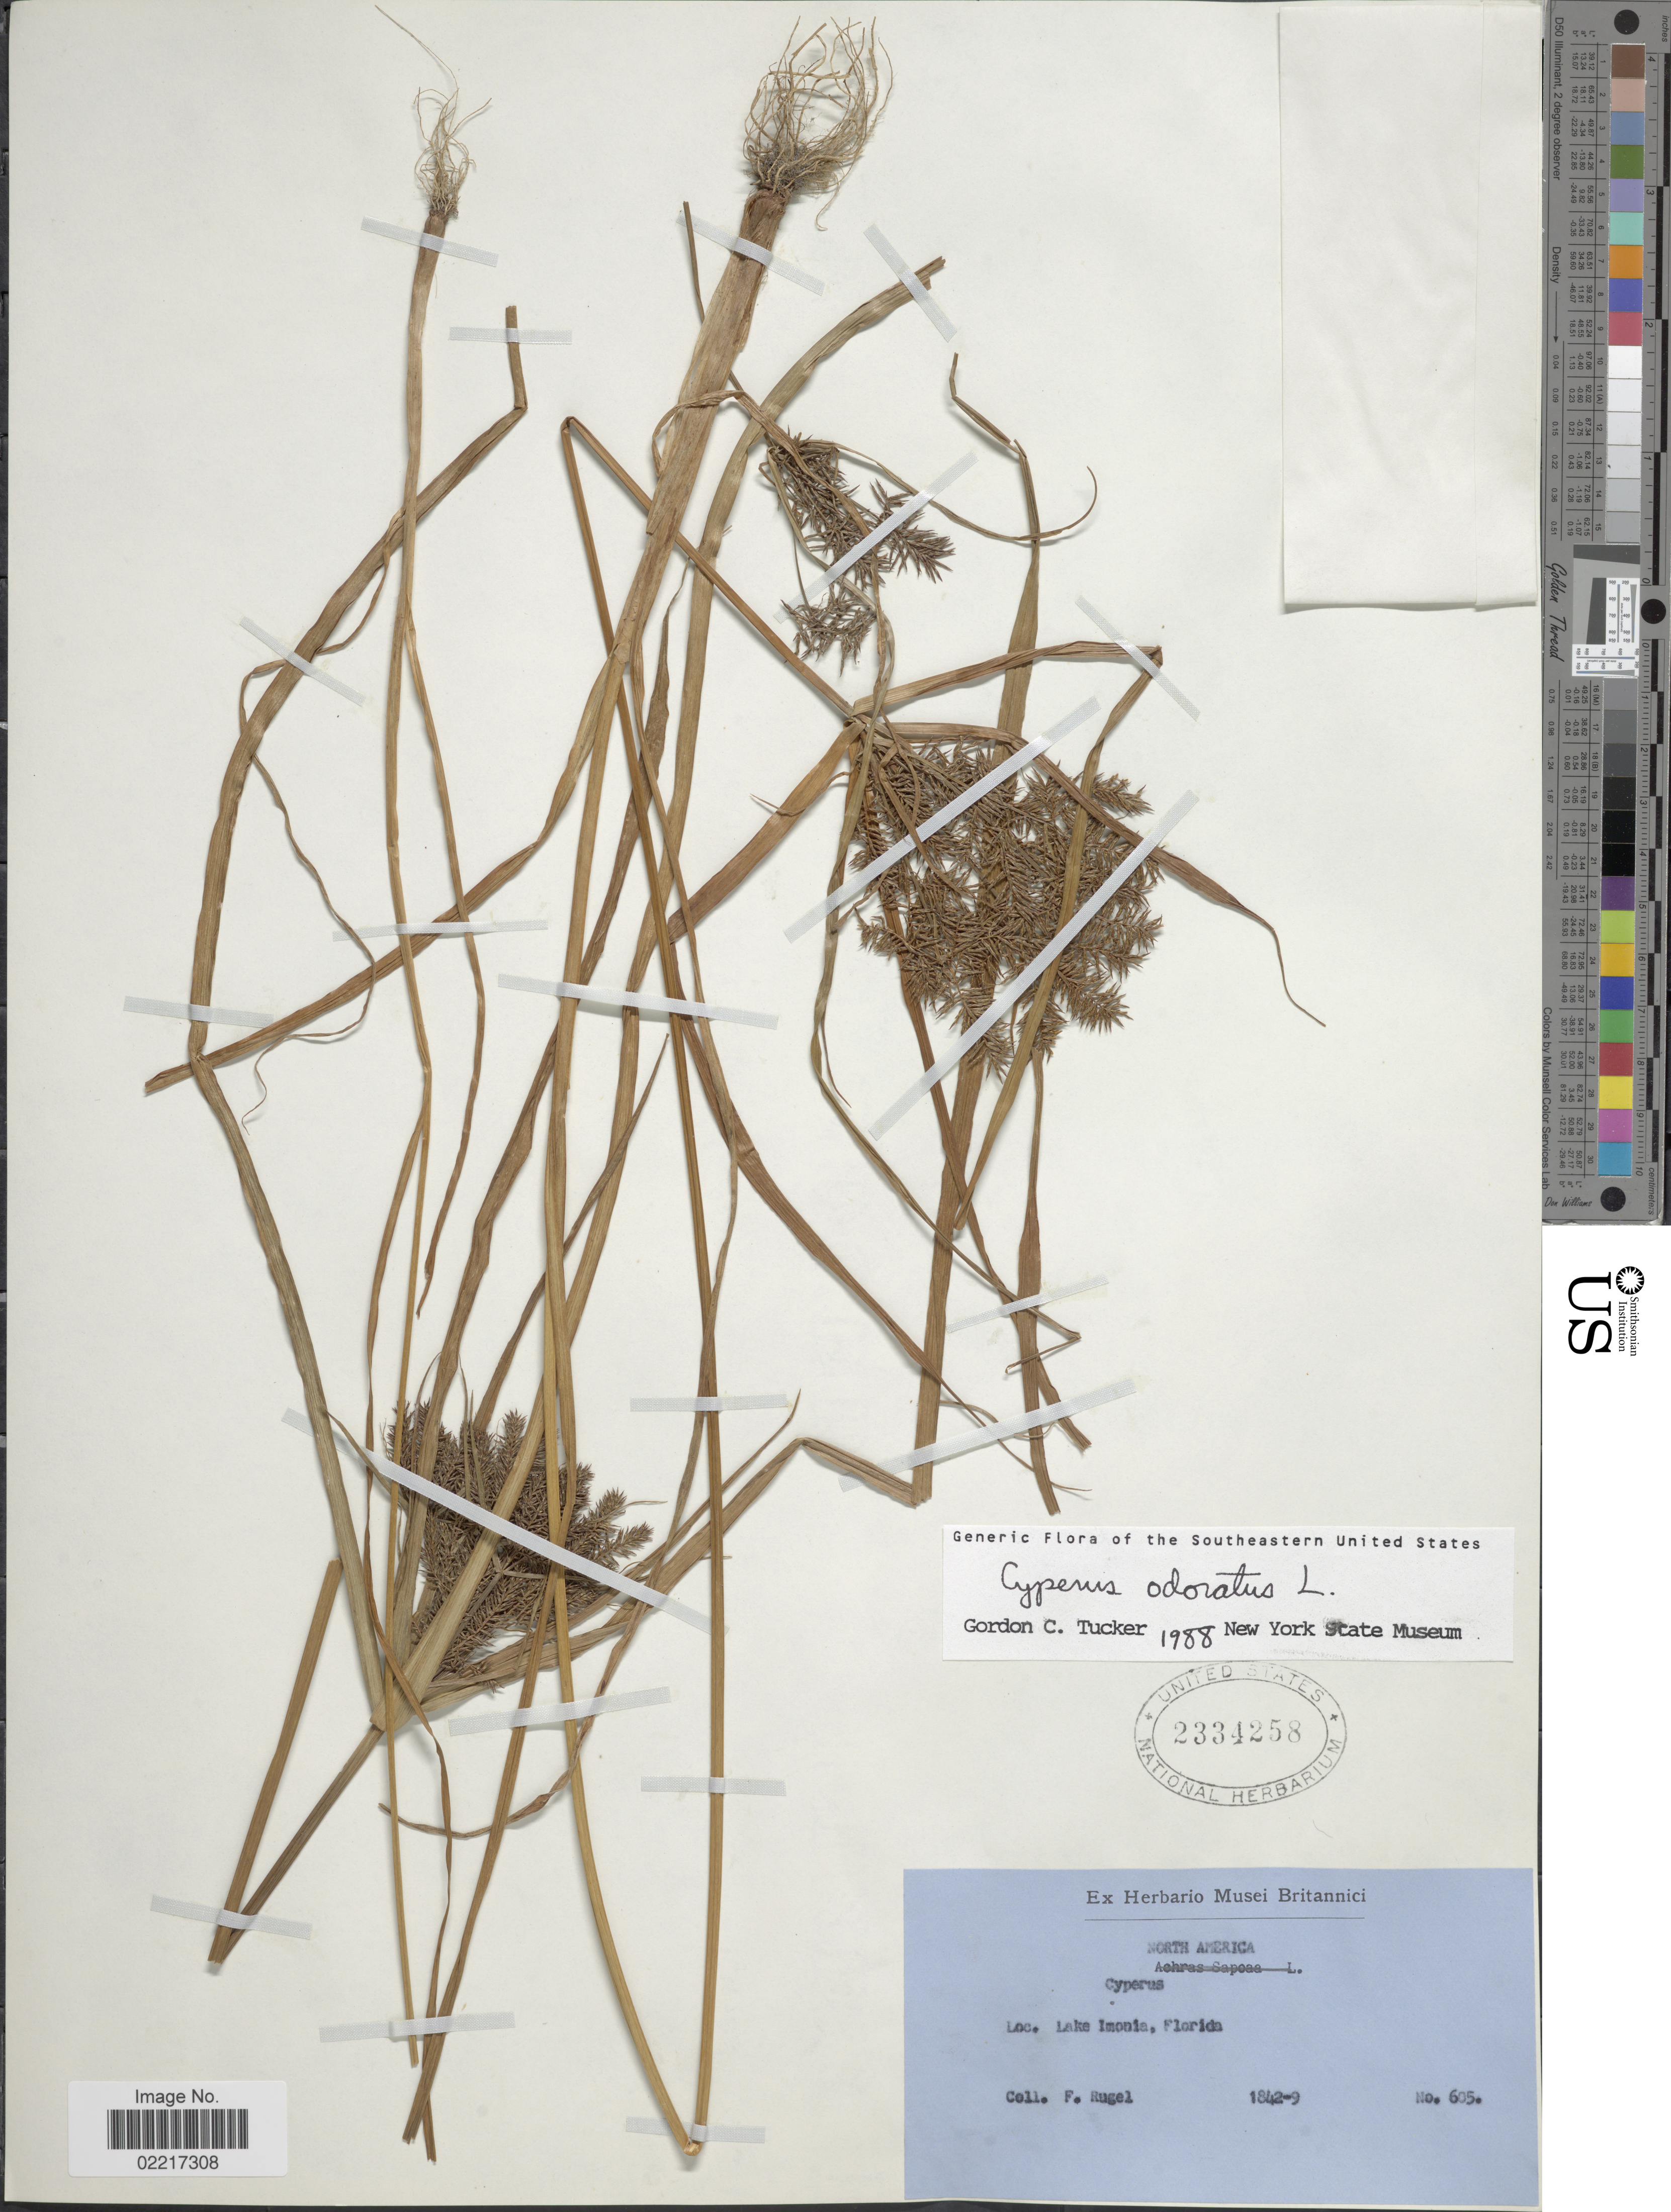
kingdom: Plantae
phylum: Tracheophyta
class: Liliopsida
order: Poales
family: Cyperaceae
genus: Cyperus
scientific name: Cyperus odoratus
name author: L.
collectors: F. Rugel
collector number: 605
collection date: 1842-09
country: United States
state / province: Florida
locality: Lake Imonia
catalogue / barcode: US 2334258